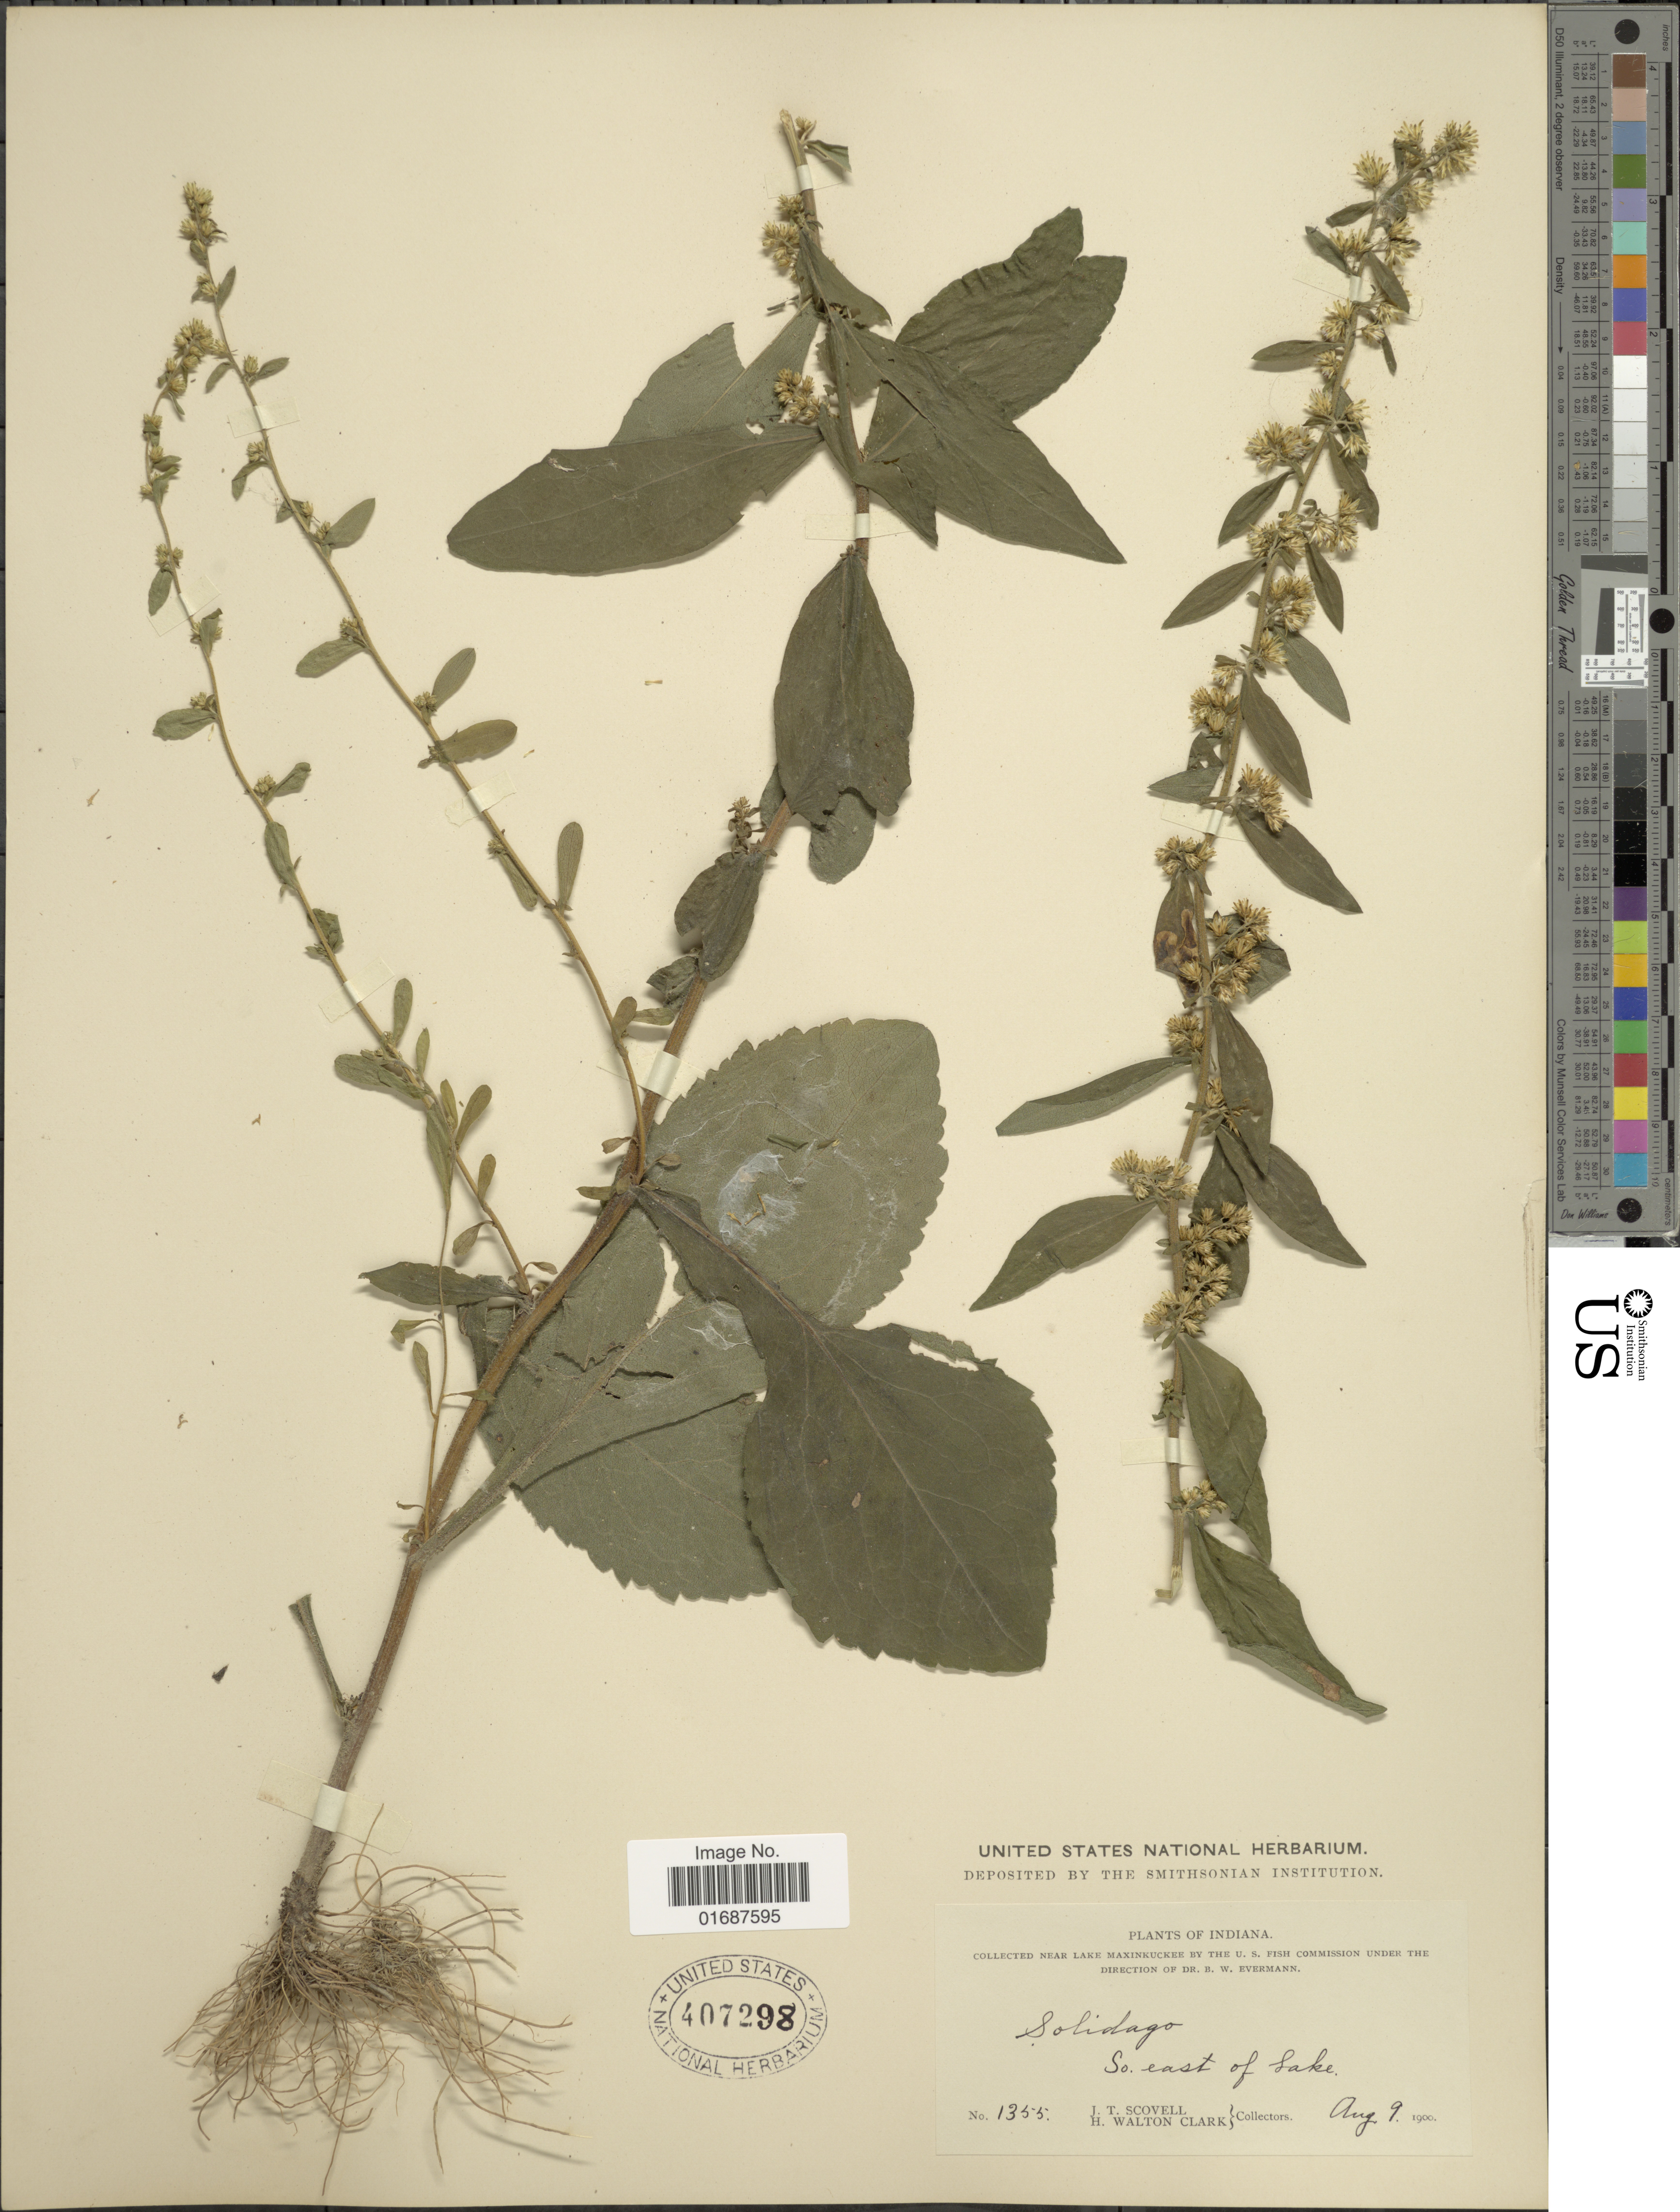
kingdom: Plantae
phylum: Tracheophyta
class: Magnoliopsida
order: Asterales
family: Asteraceae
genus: Solidago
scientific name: Solidago hispida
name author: Muhl. ex Willd.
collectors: J. T. Scovell & H. W. Clark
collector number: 1355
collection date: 1900-08-09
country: United States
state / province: Indiana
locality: Near Lake Maxinkuckee. So. east of Lake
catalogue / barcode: US 407298